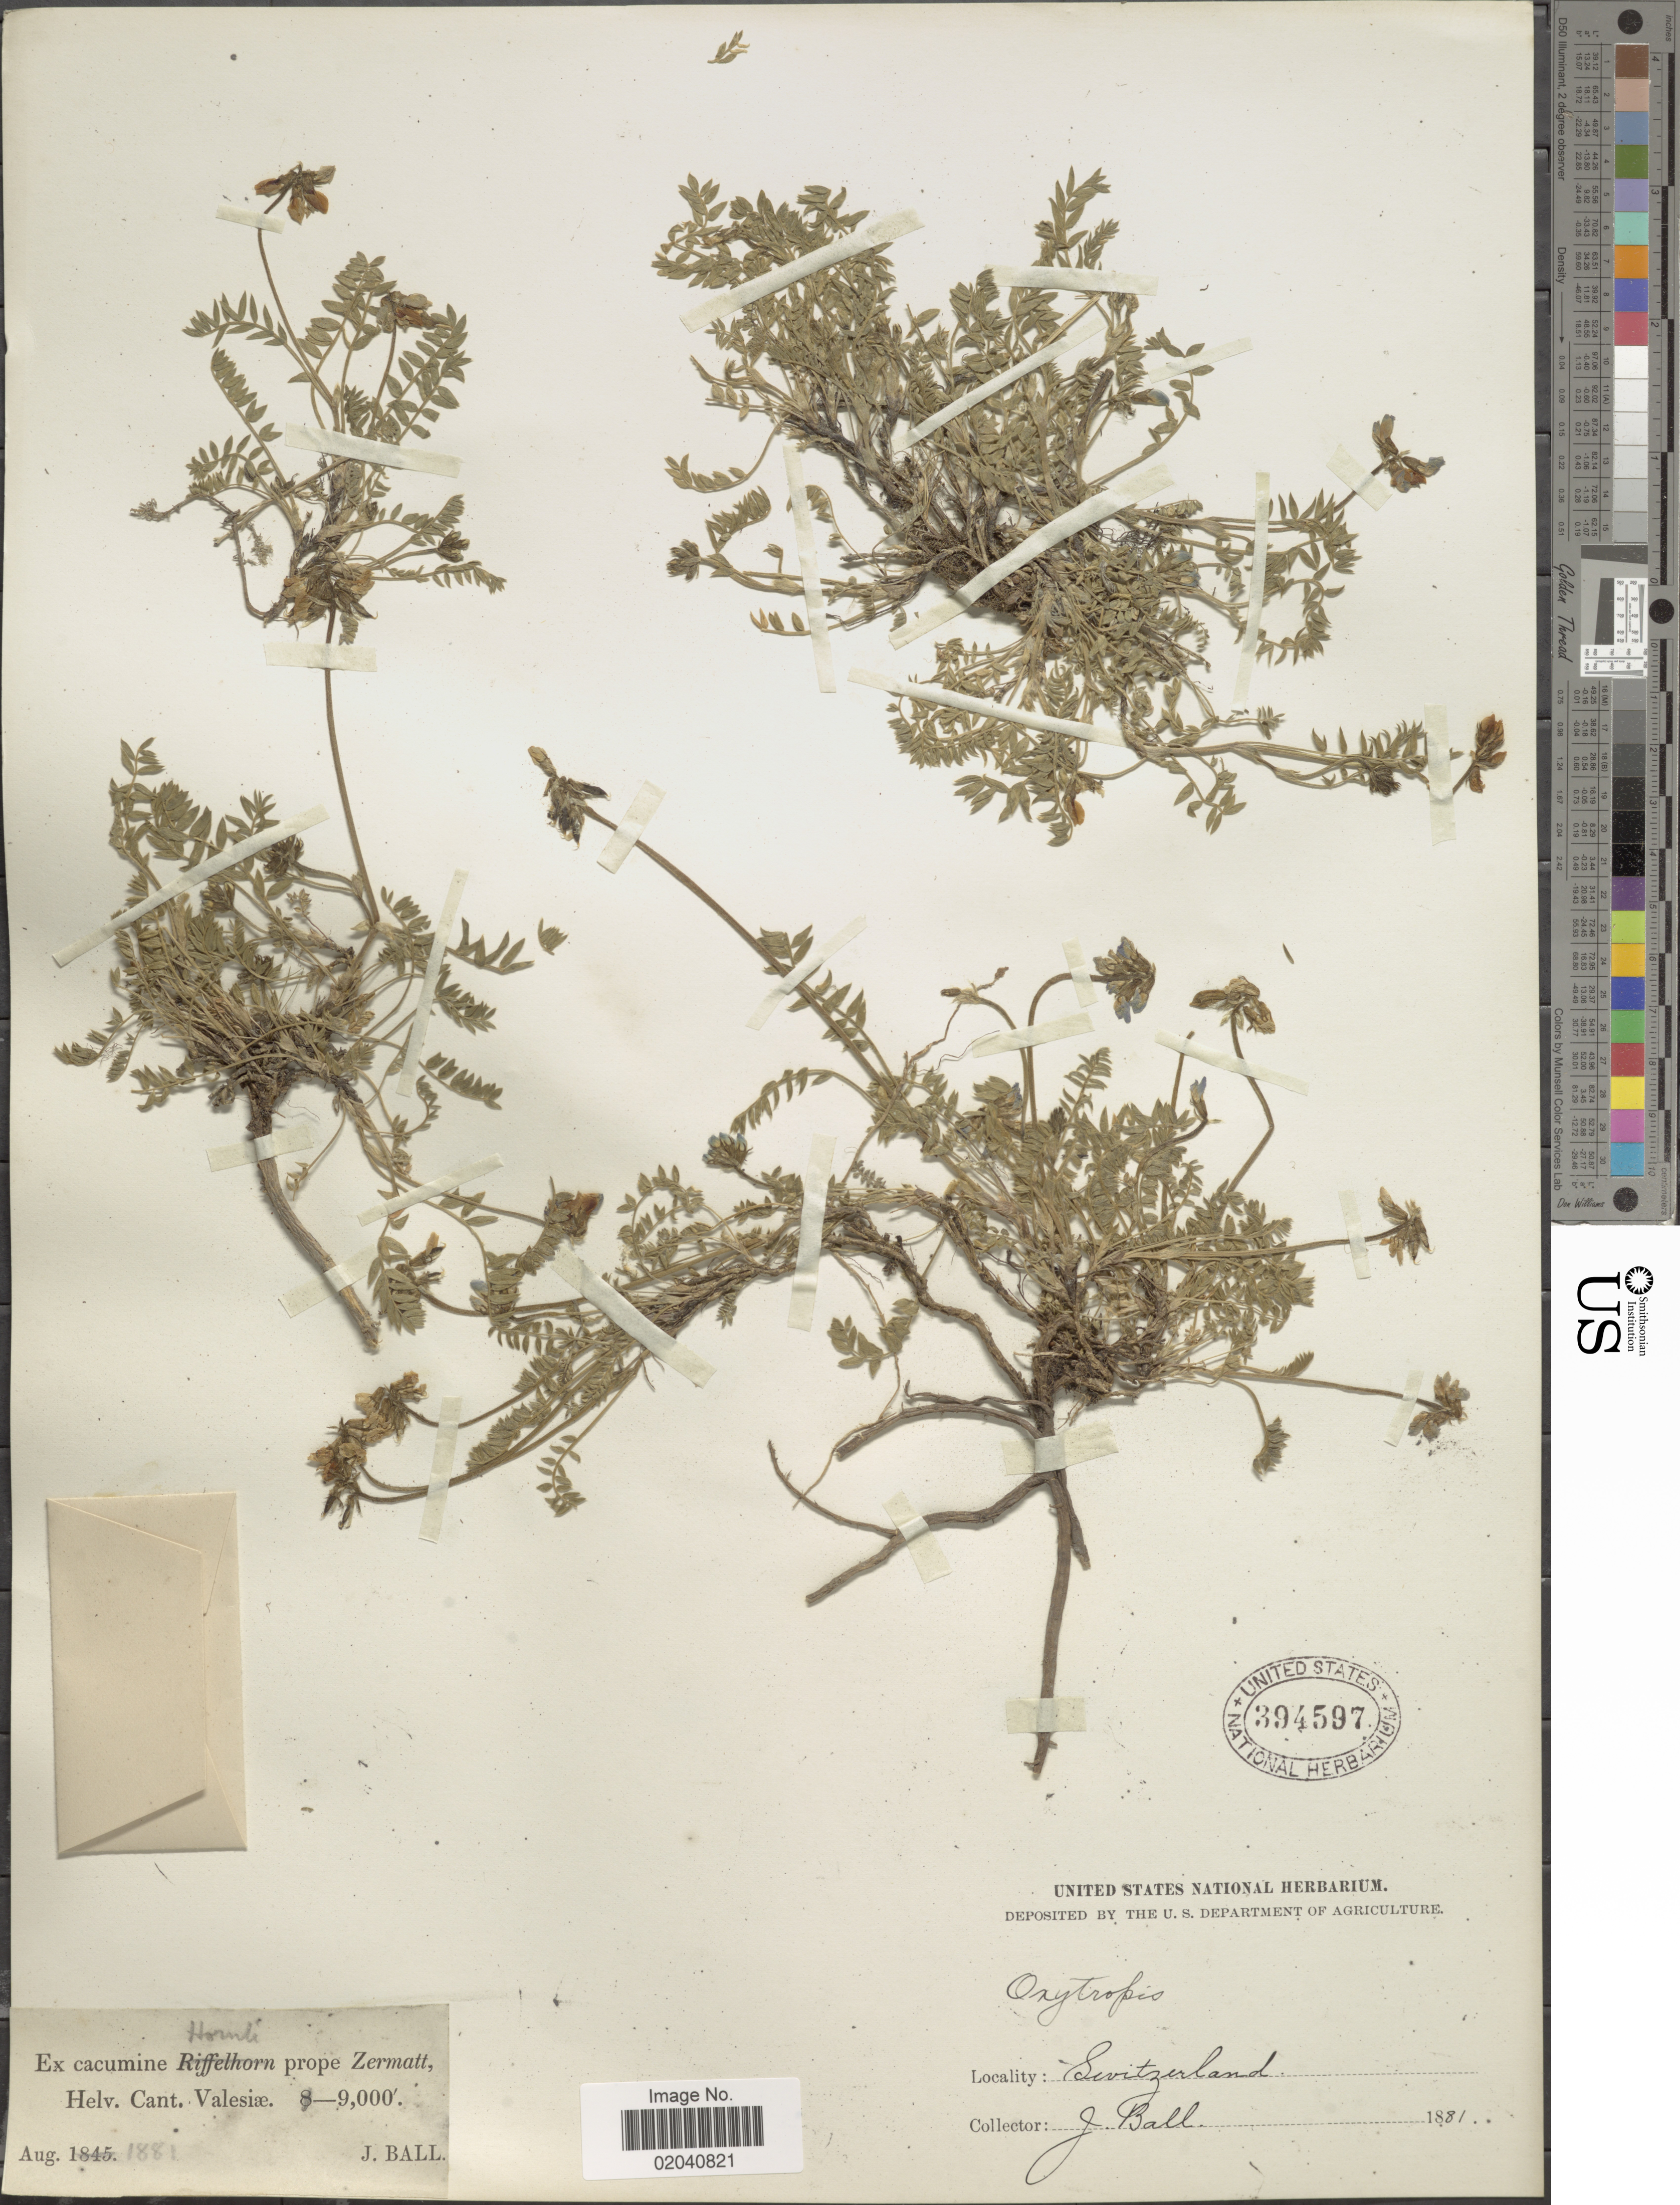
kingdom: Plantae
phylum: Tracheophyta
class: Magnoliopsida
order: Fabales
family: Fabaceae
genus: Oxytropis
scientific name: Oxytropis sp.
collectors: J. Ball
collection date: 1881-08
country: Switzerland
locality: Cacumine Hornle prope Zermatt, Helv. Cant. Valesiæ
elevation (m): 2743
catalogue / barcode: US 394597